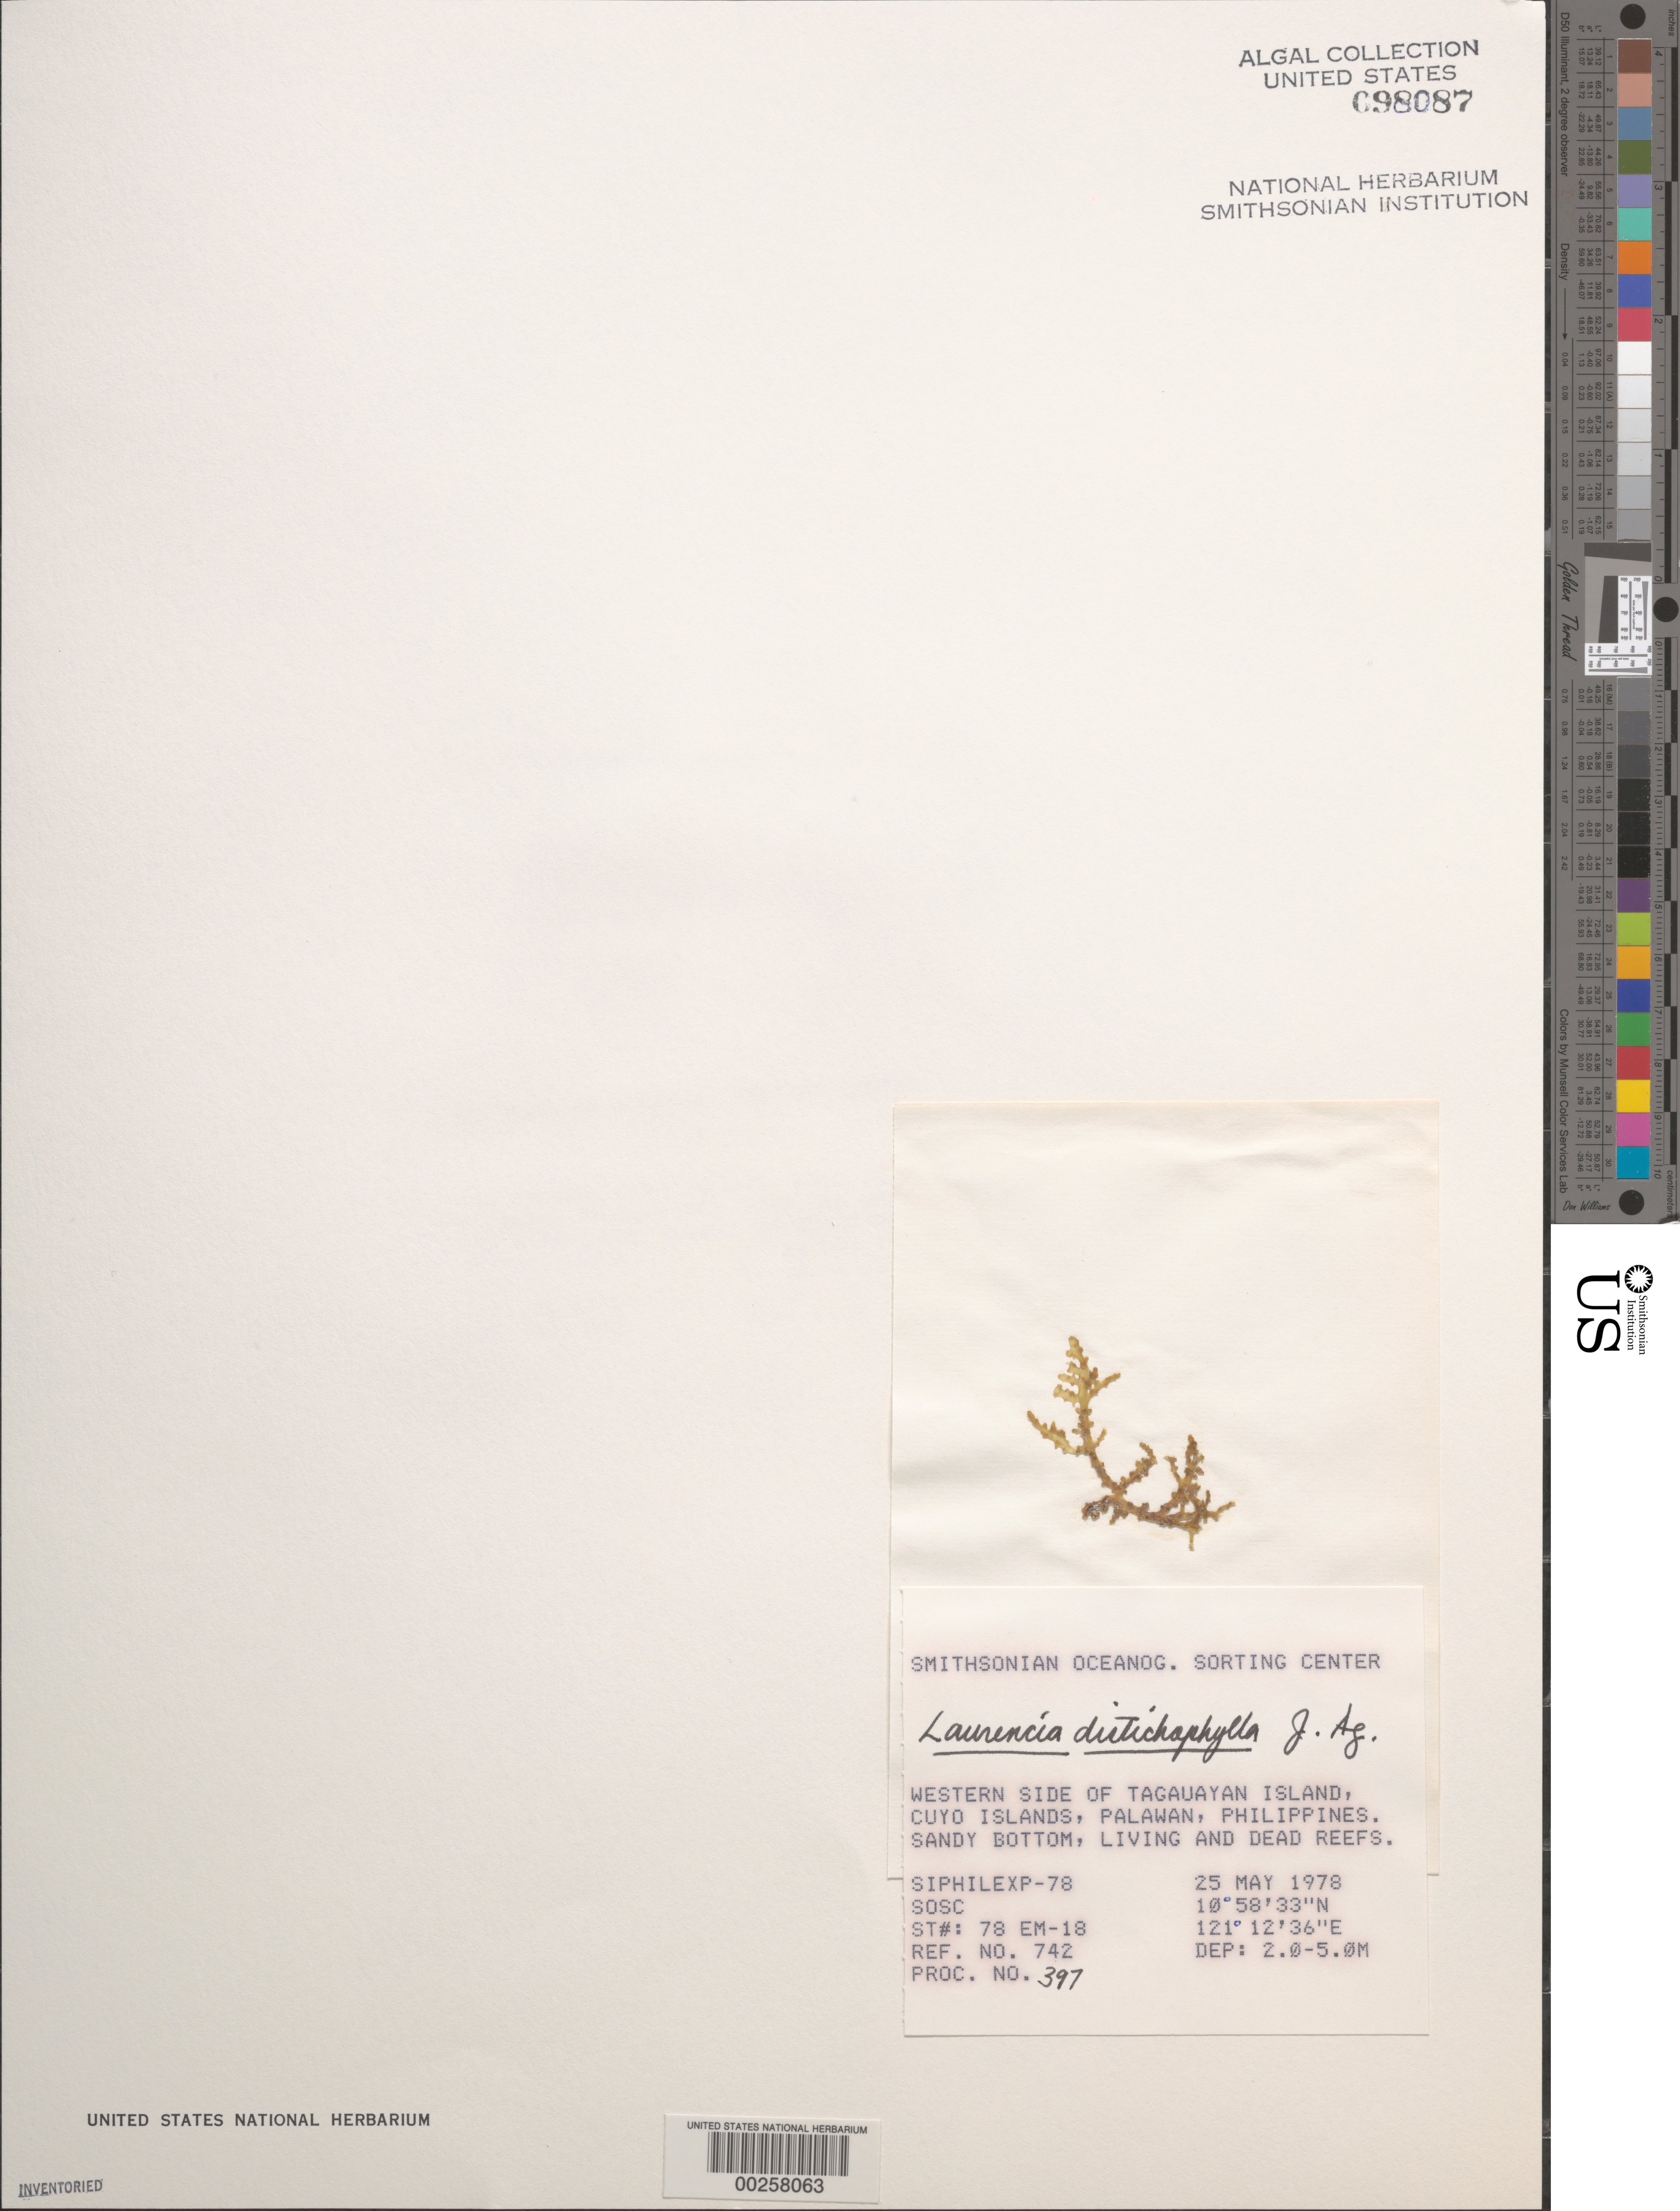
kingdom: Plantae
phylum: Rhodophyta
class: Florideophyceae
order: Ceramiales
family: Rhodomelaceae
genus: Laurencia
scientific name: Laurencia distichophylla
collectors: SOSC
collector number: Station 78 Em-18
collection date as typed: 25 May 1978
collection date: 1978-05-25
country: Philippines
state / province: Mimaropa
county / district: Palawan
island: Tagauayan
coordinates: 10 58' 33" N, 121 12' 36" E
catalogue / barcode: US 98087